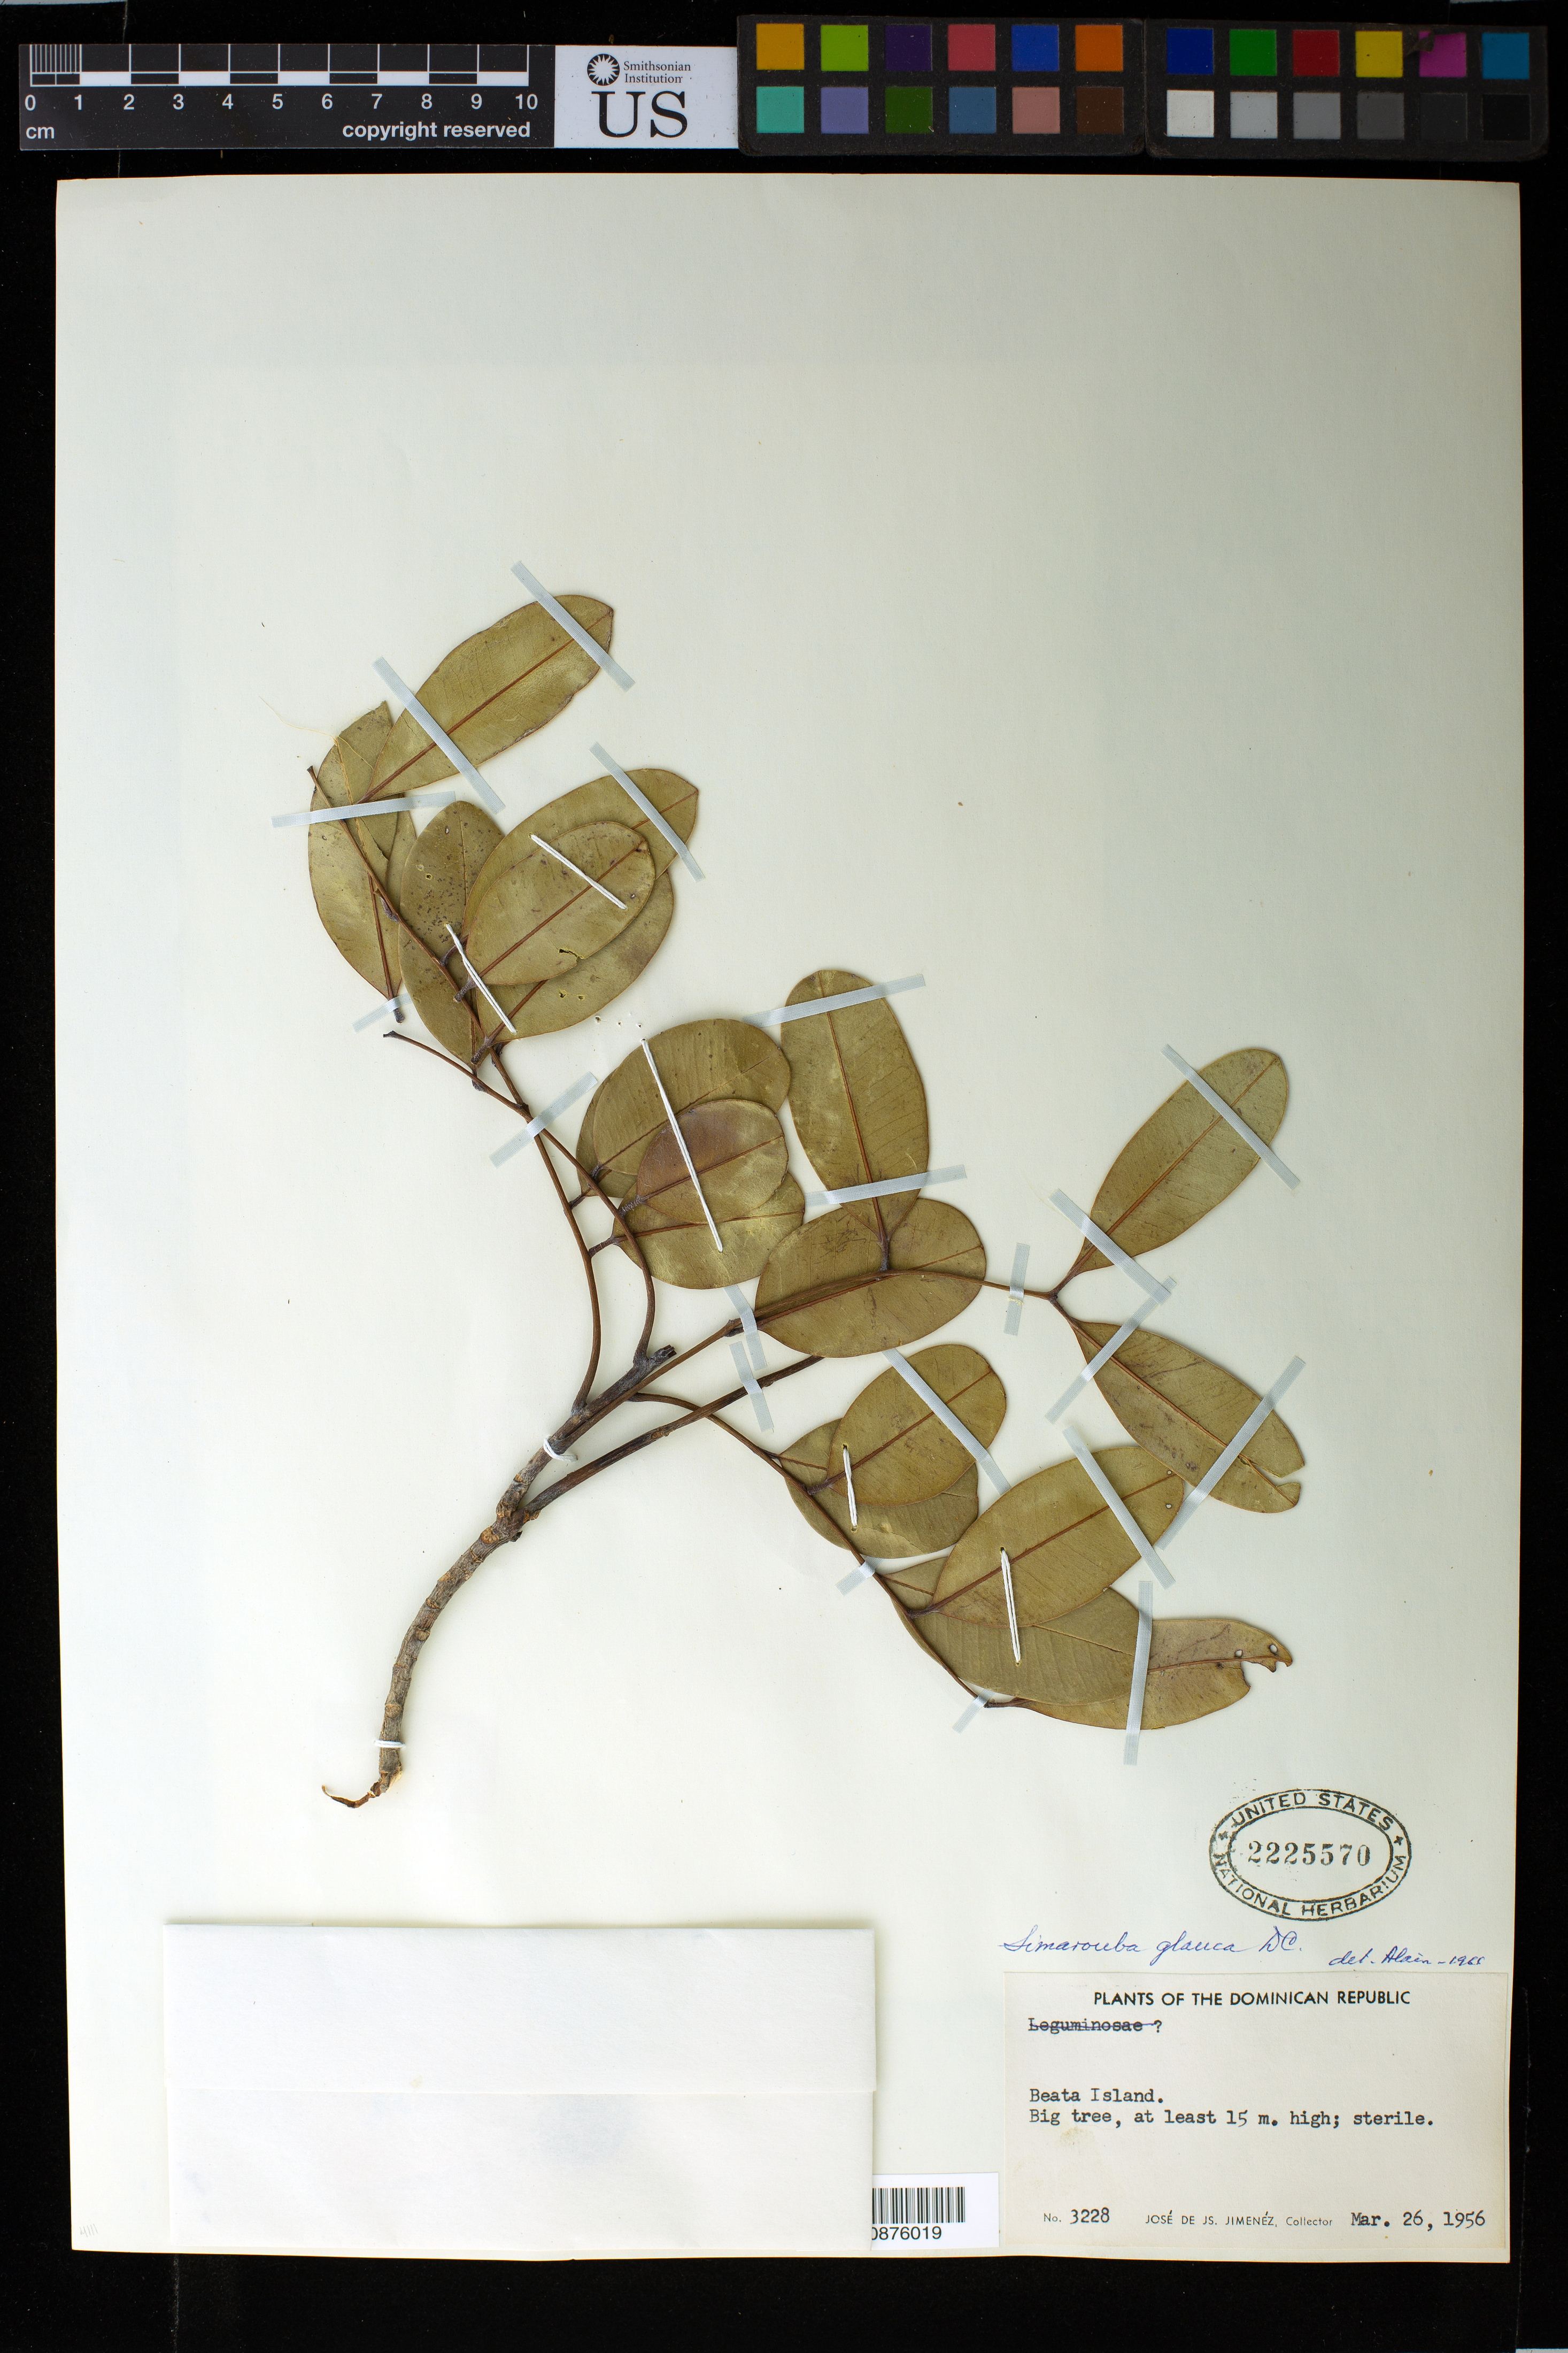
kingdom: Plantae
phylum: Tracheophyta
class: Magnoliopsida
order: Sapindales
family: Simaroubaceae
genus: Simarouba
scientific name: Simarouba glauca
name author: DC.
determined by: Liogier, Alain H.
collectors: J. J. Jiménez Almonte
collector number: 3228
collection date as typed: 26 Mar 1956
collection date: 1956-03-26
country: Dominican Republic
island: Isla Beata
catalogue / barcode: US 2225570